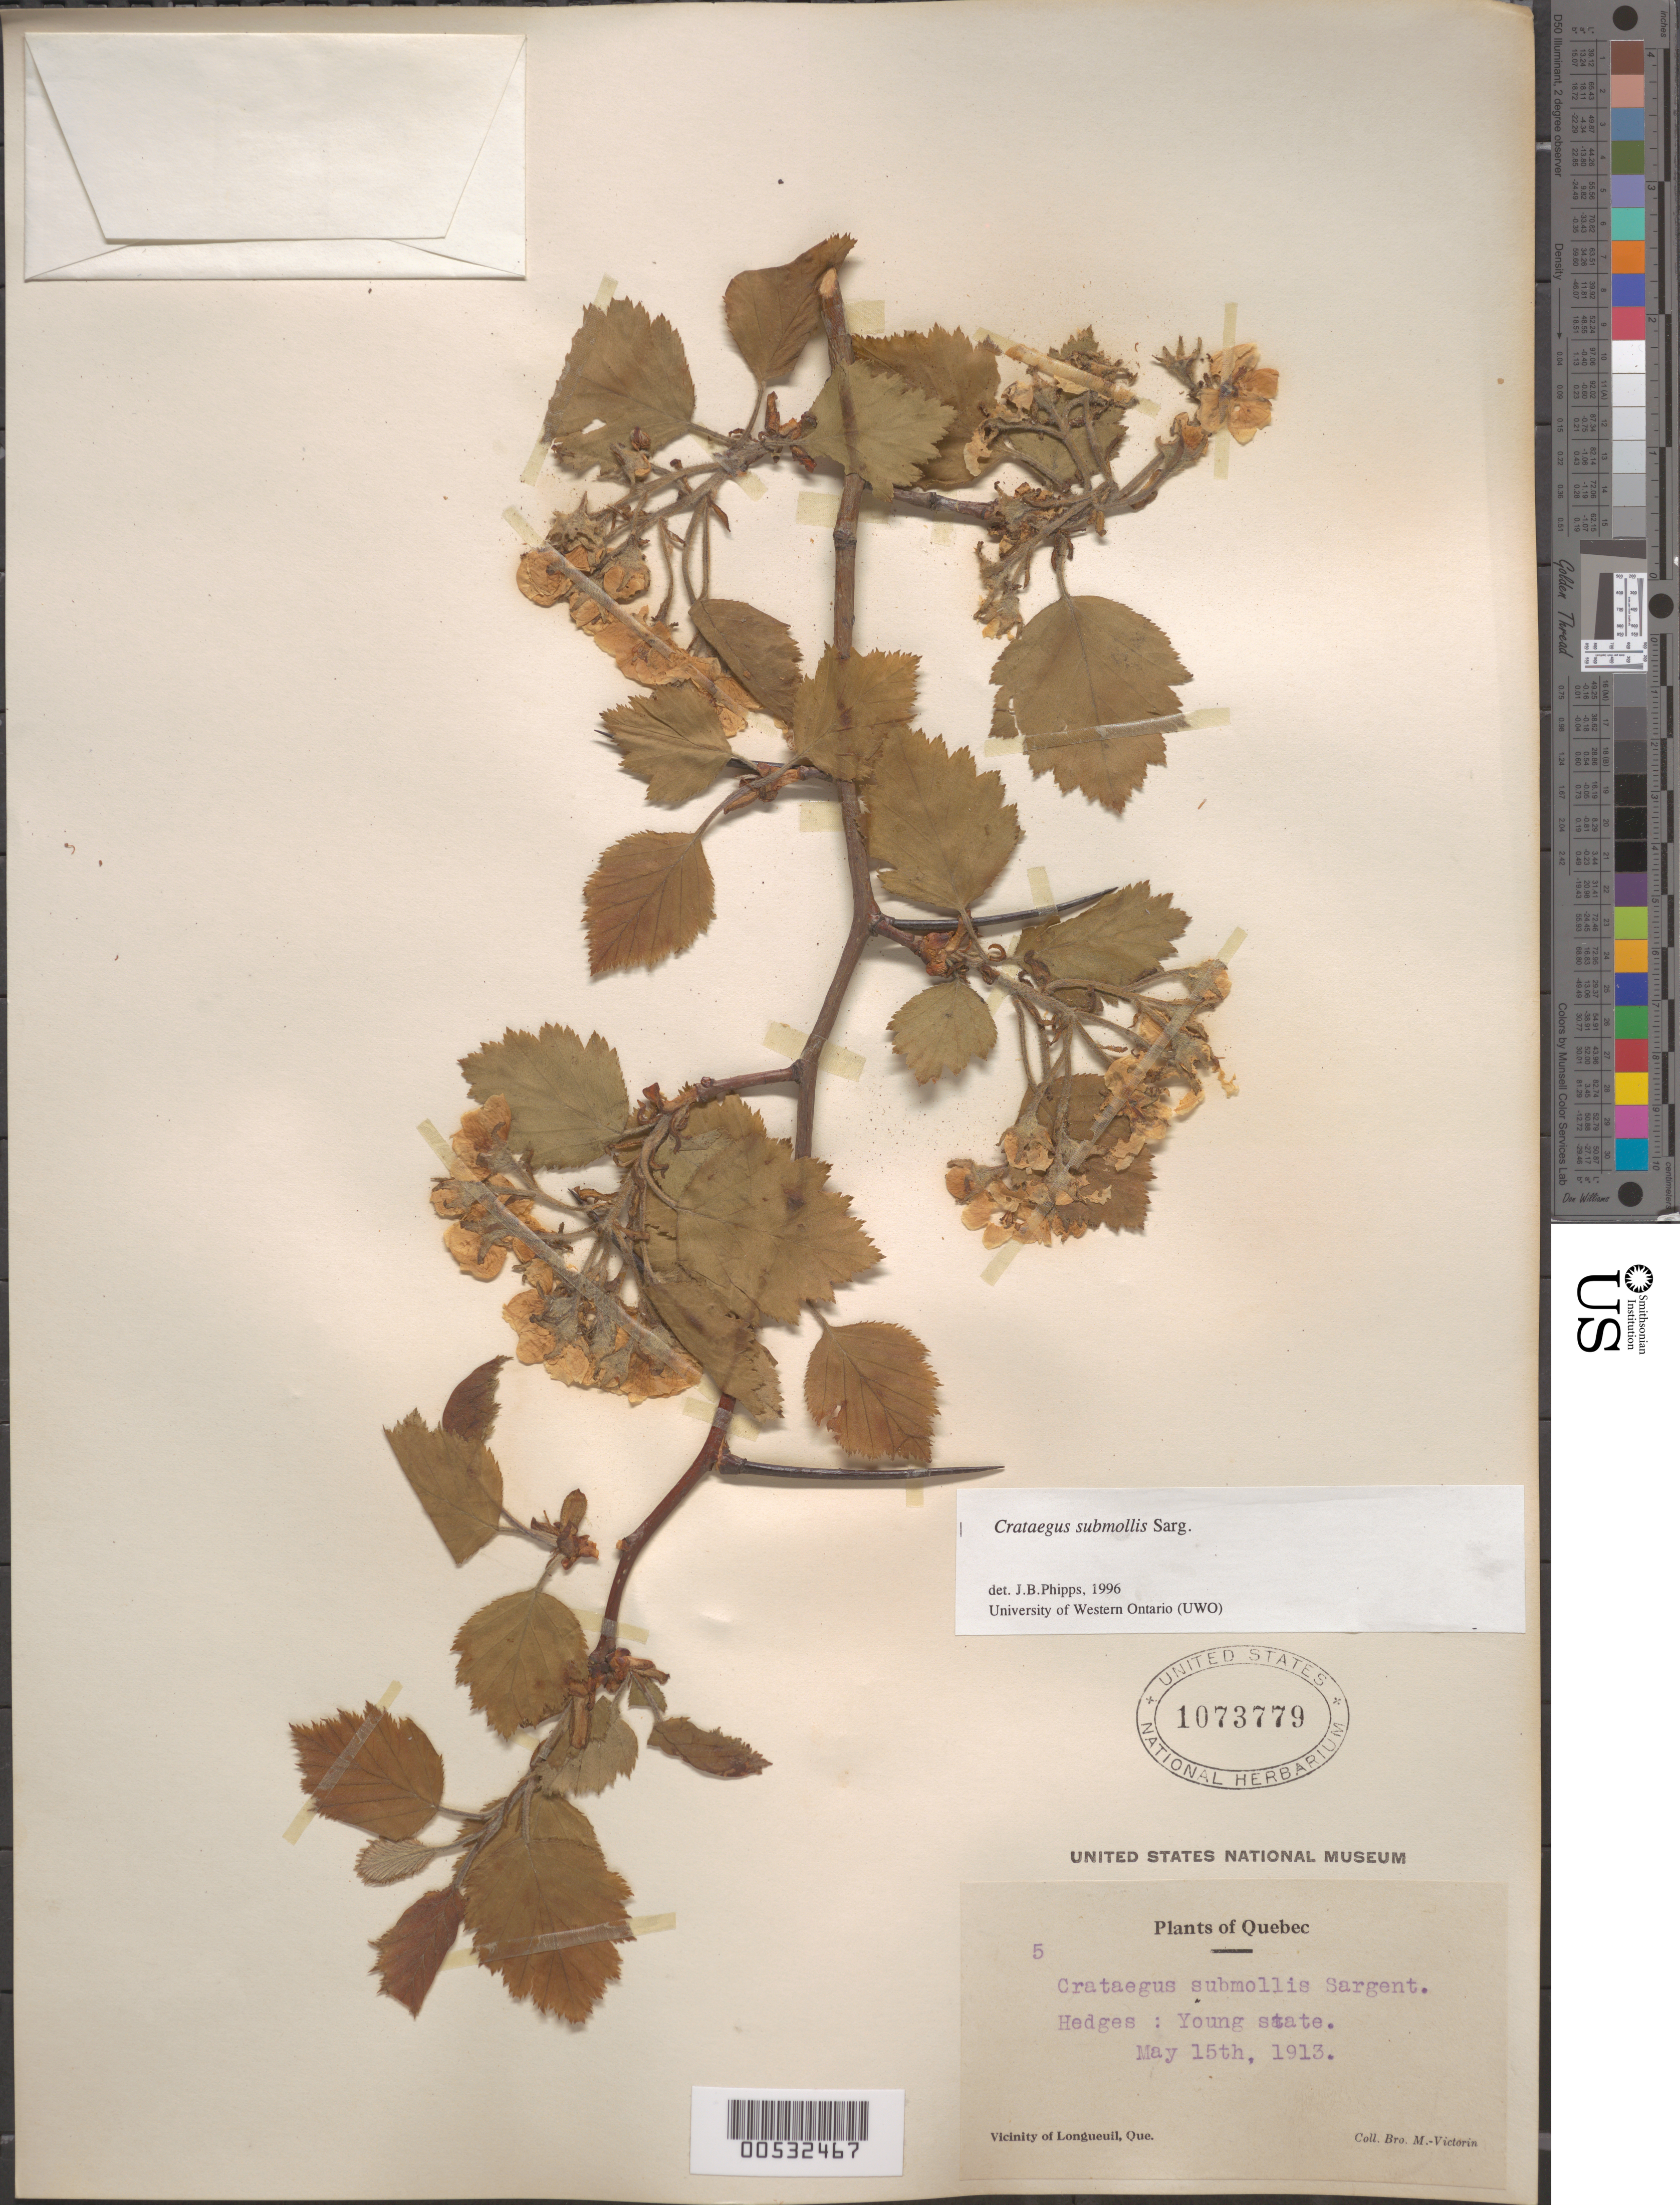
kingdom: Plantae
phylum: Tracheophyta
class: Magnoliopsida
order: Rosales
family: Rosaceae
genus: Crataegus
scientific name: Crataegus submollis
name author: Sarg.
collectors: Fr. Marie-Victorin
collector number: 5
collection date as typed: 15 May 1913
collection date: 1913-05-15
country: Canada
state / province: Quebec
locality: Vicinity of Longueuil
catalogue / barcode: US 1073779